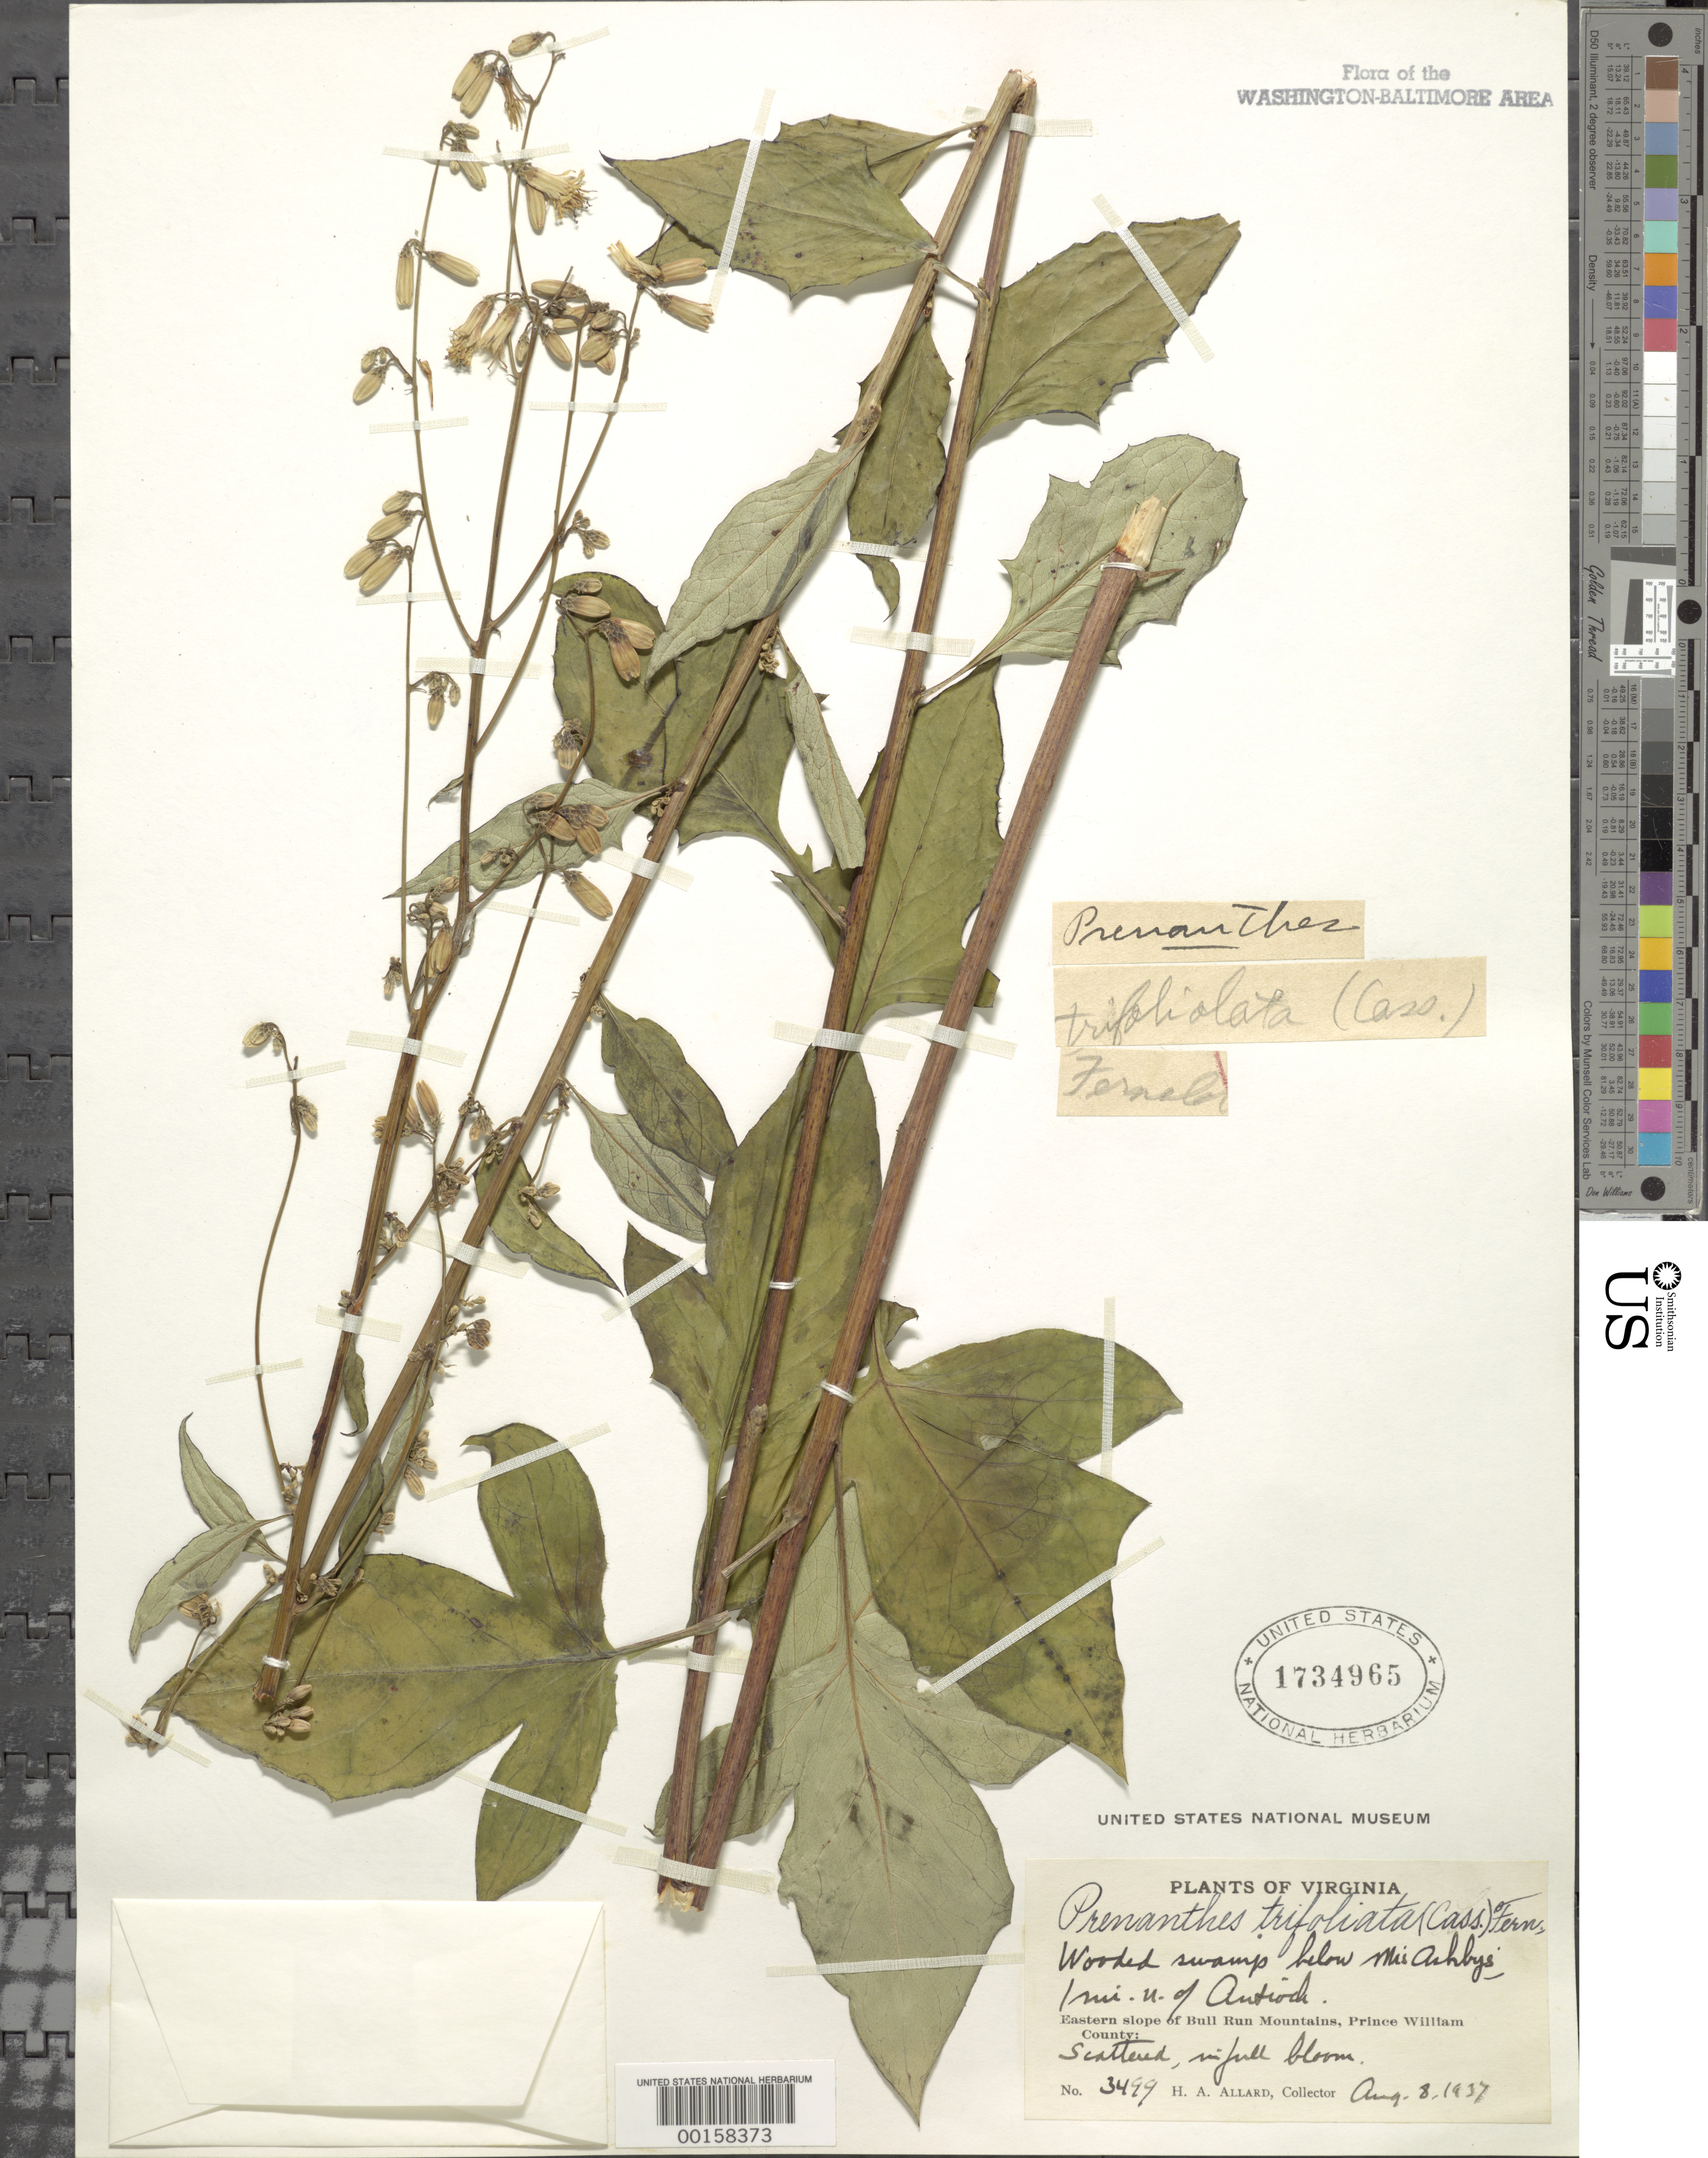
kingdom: Plantae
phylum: Tracheophyta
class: Magnoliopsida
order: Asterales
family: Asteraceae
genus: Nabalus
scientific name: Nabalus trifoliolatus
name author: Cass.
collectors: H. A. Allard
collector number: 34997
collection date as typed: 08 Aug 1937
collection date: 1937-08-08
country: United States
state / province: Virginia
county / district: Prince William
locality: North of Antioch below Miss Ashbys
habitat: Wooded swamp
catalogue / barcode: US 1734965